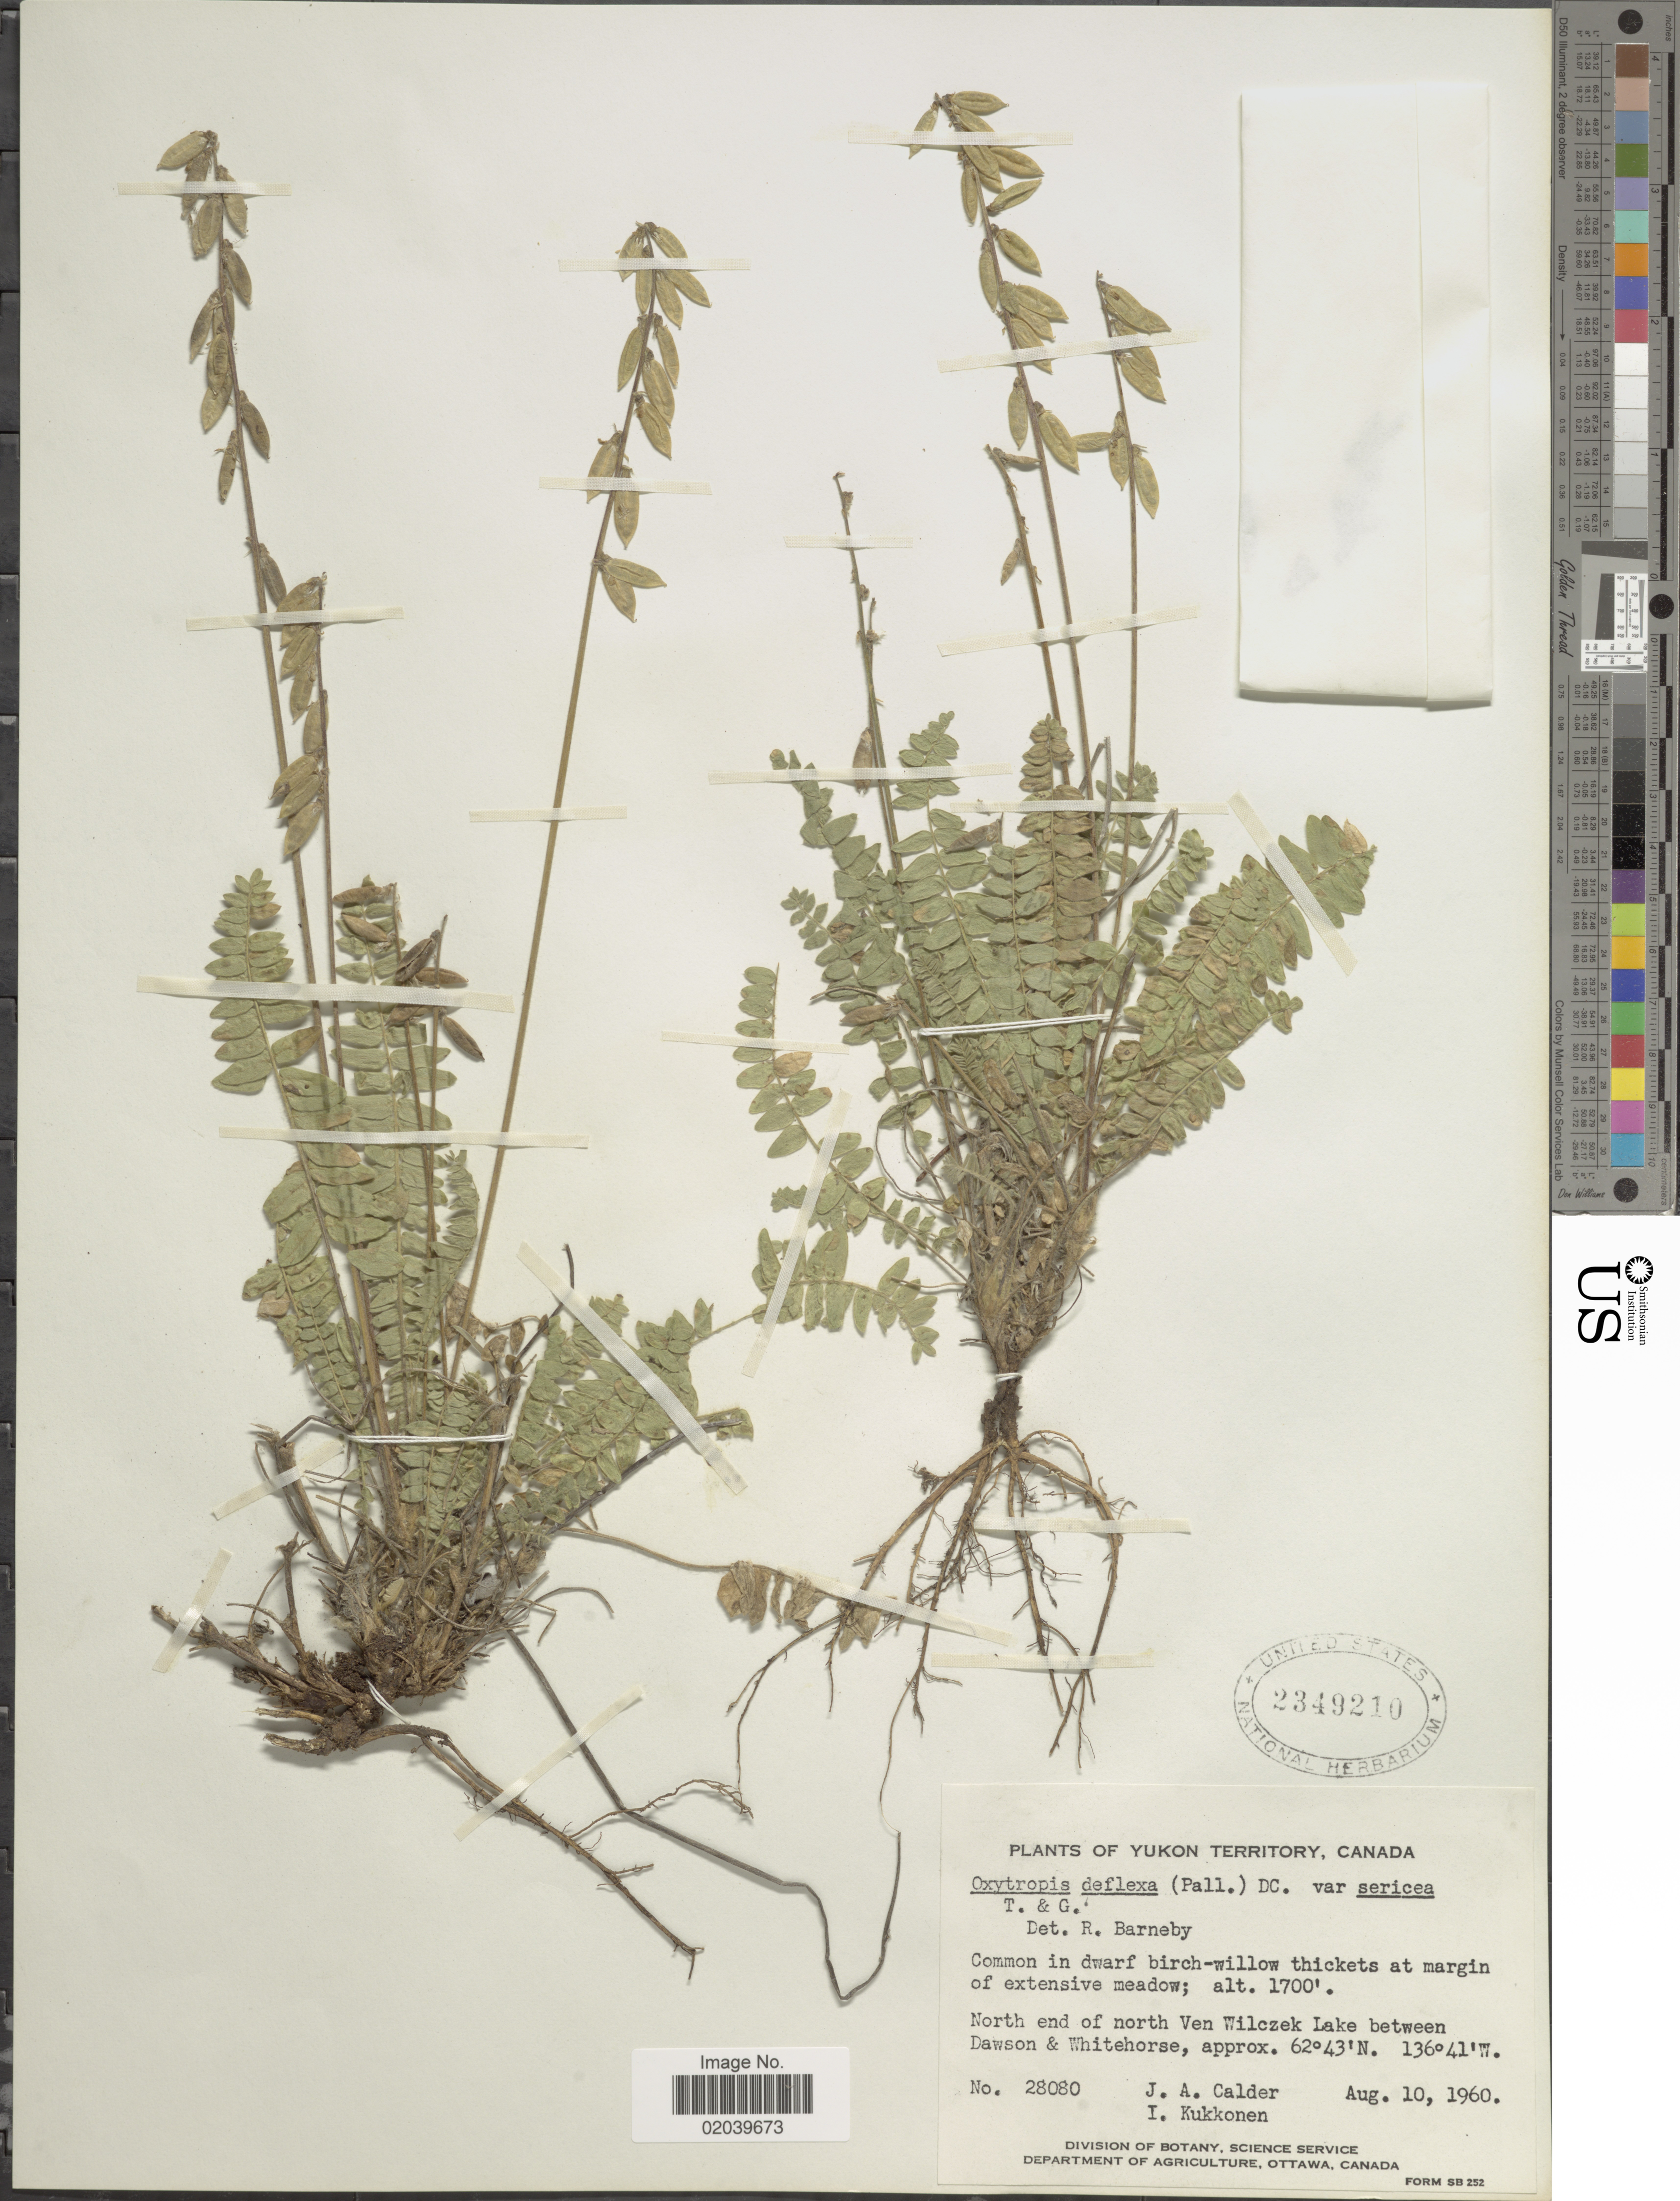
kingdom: Plantae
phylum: Tracheophyta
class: Magnoliopsida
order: Fabales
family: Fabaceae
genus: Oxytropis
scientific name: Oxytropis deflexa var. sericea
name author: Torr. & A. Gray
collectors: J. A. Calder & I. Kukkonen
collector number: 28080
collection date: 1960-08-10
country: Canada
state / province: Yukon Territory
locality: North end of north Ven Wilczek Lake between Dawson of Whitehorse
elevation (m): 518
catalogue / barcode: US 2349210